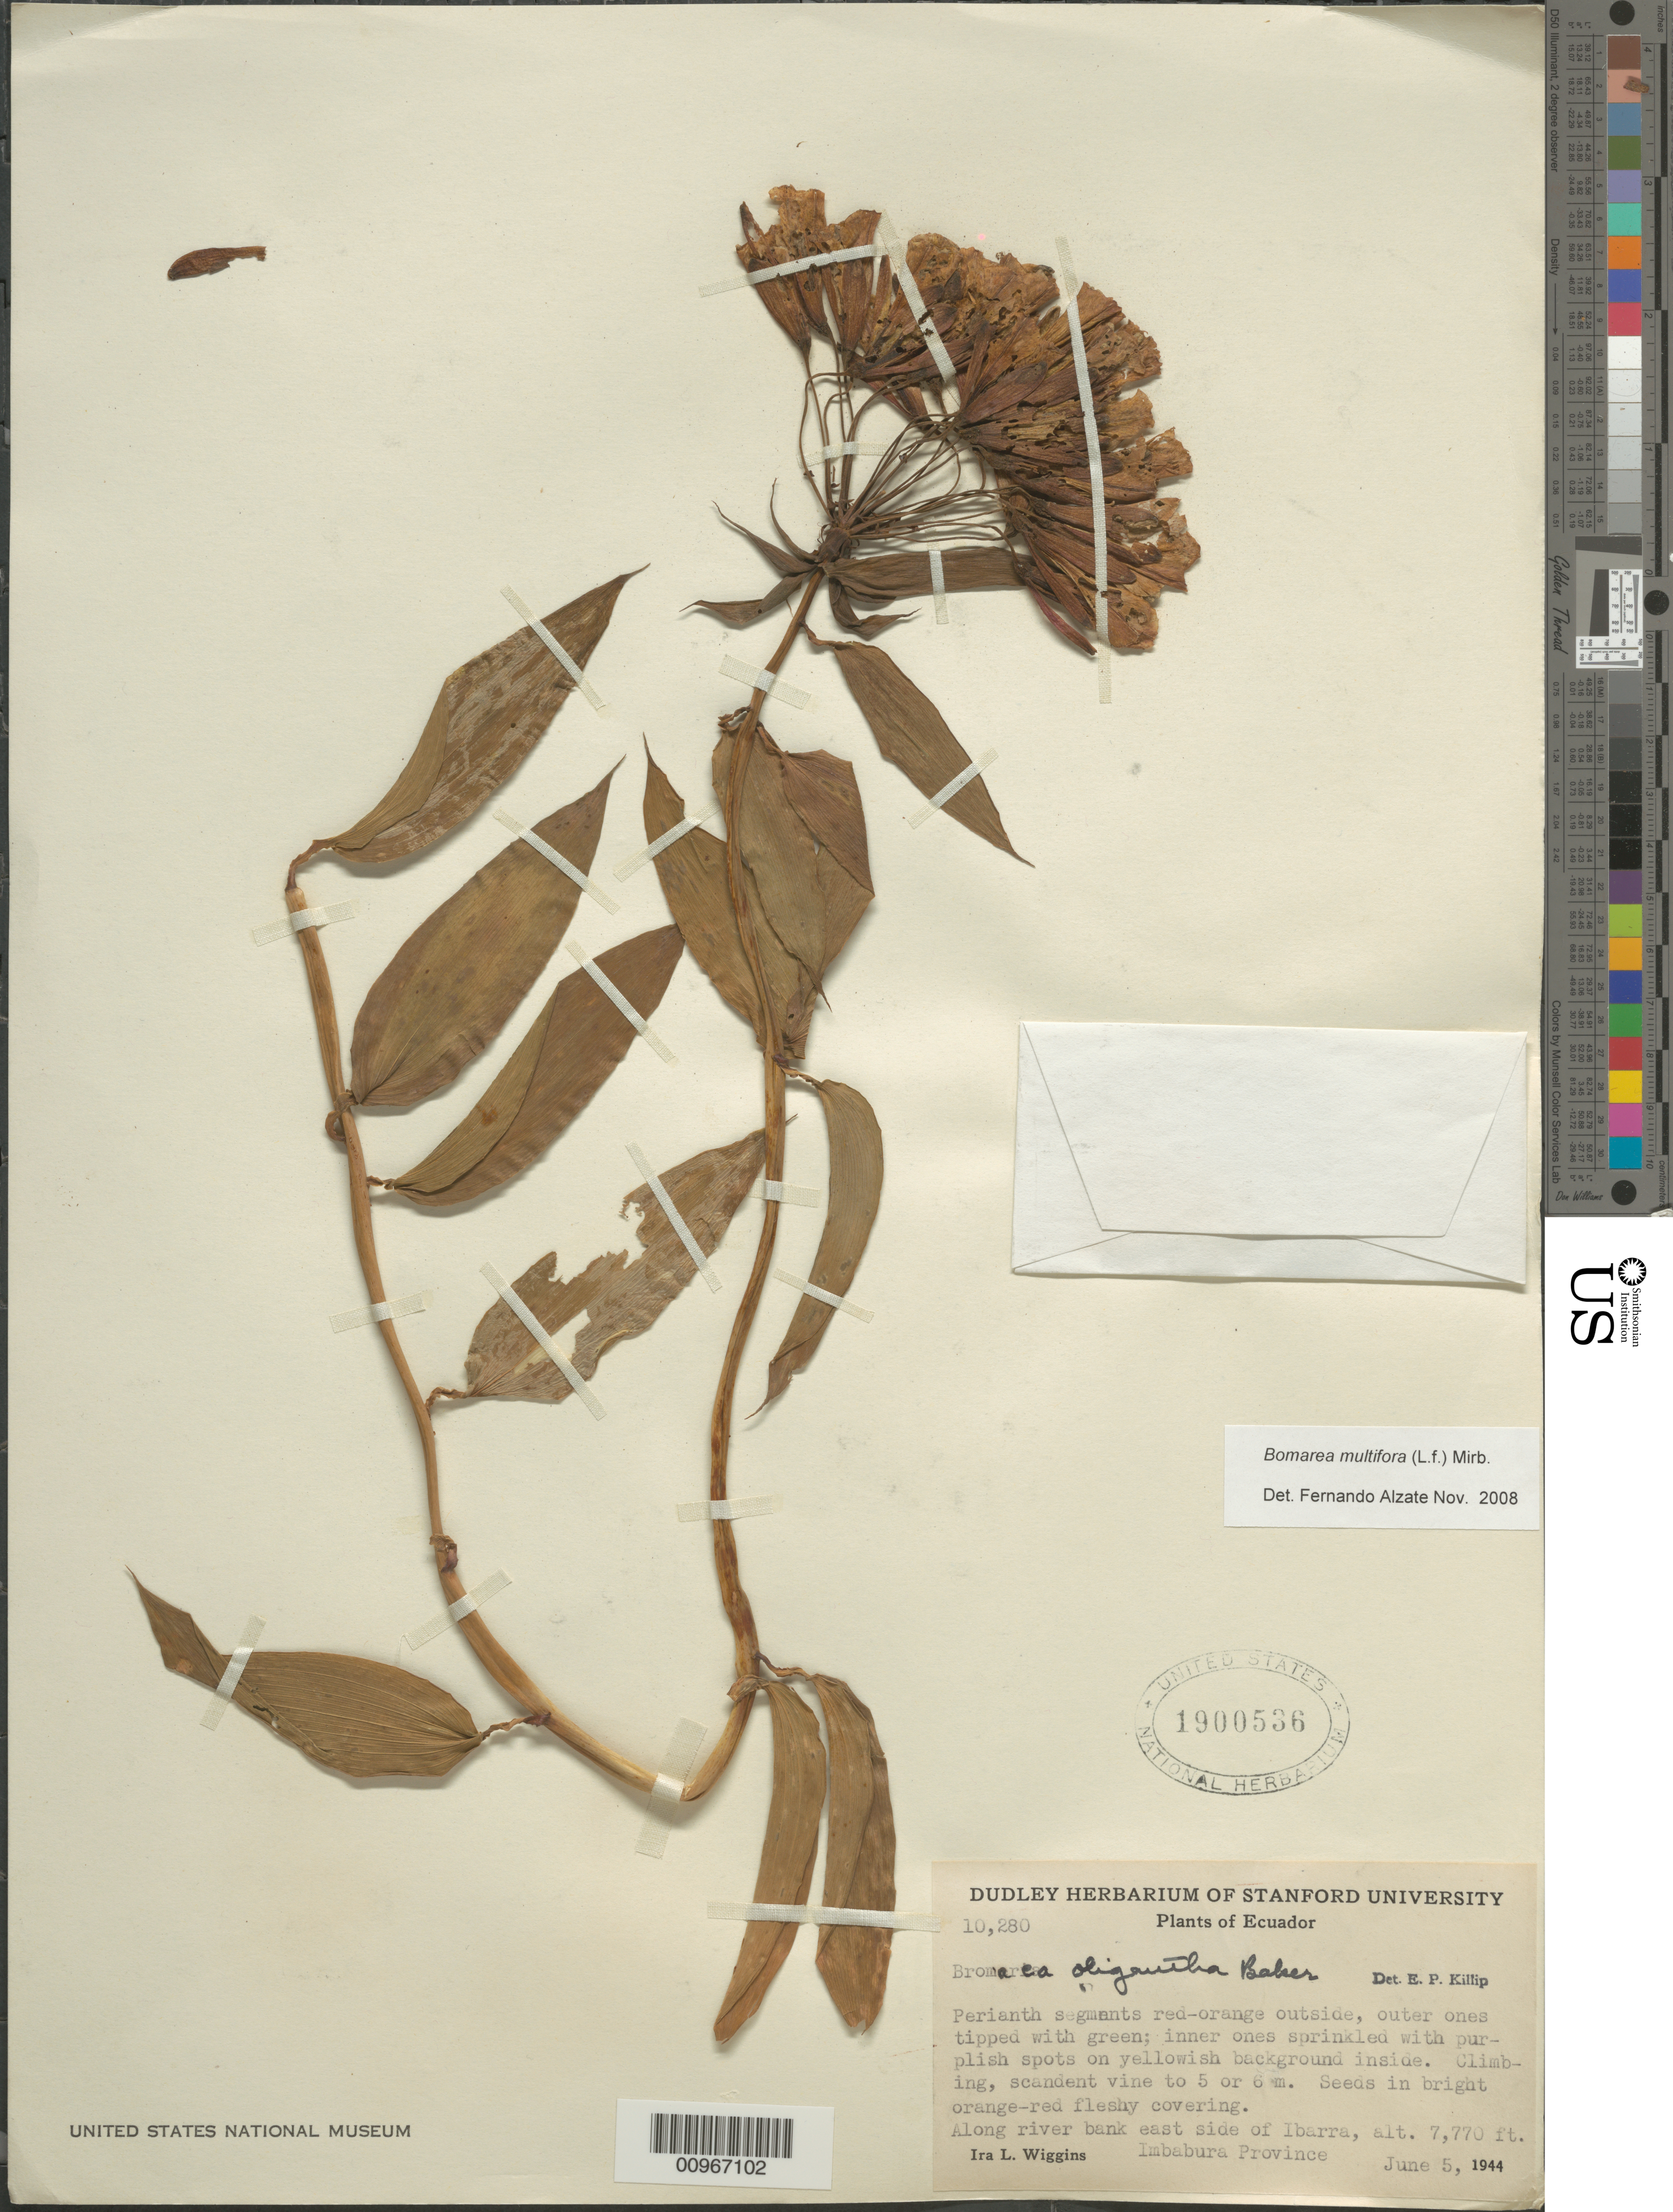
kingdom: Plantae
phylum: Tracheophyta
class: Liliopsida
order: Liliales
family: Alstroemeriaceae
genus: Bomarea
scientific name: Bomarea multiflora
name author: (L. f.) Mirb.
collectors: I. L. Wiggins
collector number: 10280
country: Ecuador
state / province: Imbabura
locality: Along river bank E side of Ibarra.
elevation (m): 2368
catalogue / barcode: US 1900536